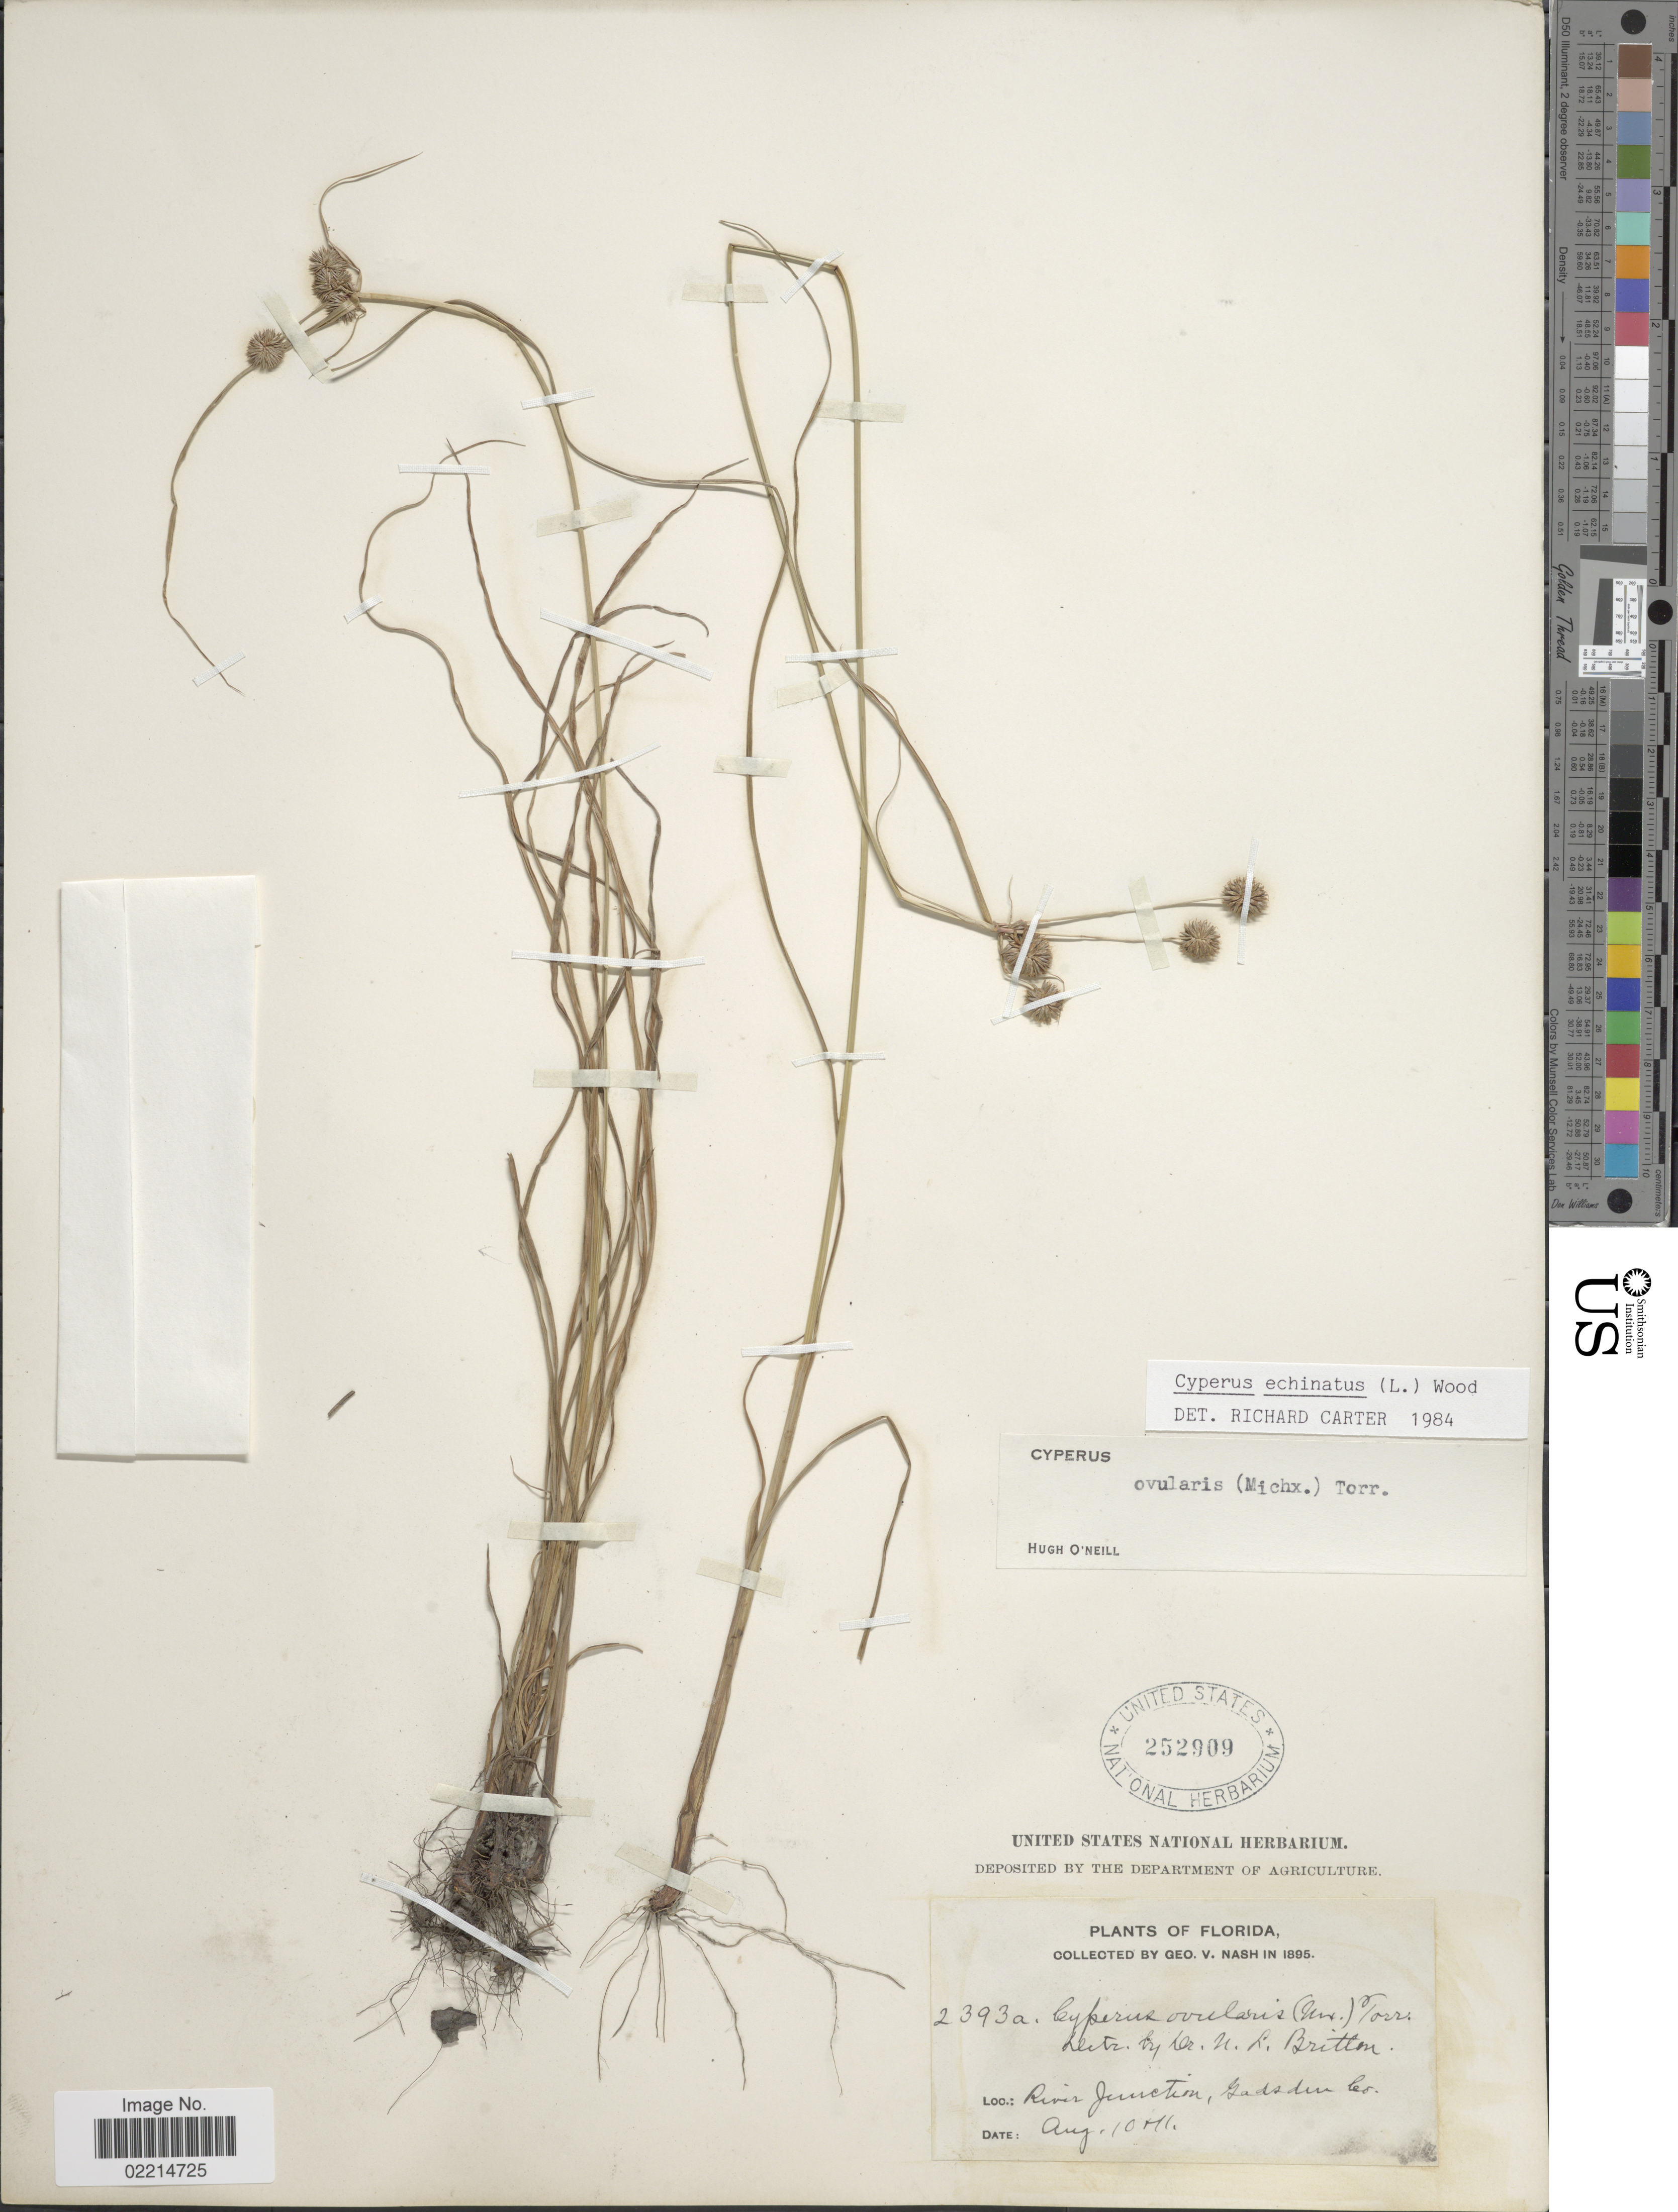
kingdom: Plantae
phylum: Tracheophyta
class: Liliopsida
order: Poales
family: Cyperaceae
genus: Cyperus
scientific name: Cyperus echinatus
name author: (L.) Alph. Wood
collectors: G. V. Nash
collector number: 2393a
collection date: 1895-08-10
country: United States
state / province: Florida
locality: River Junction, Gadsden Co.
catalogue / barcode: US 252909